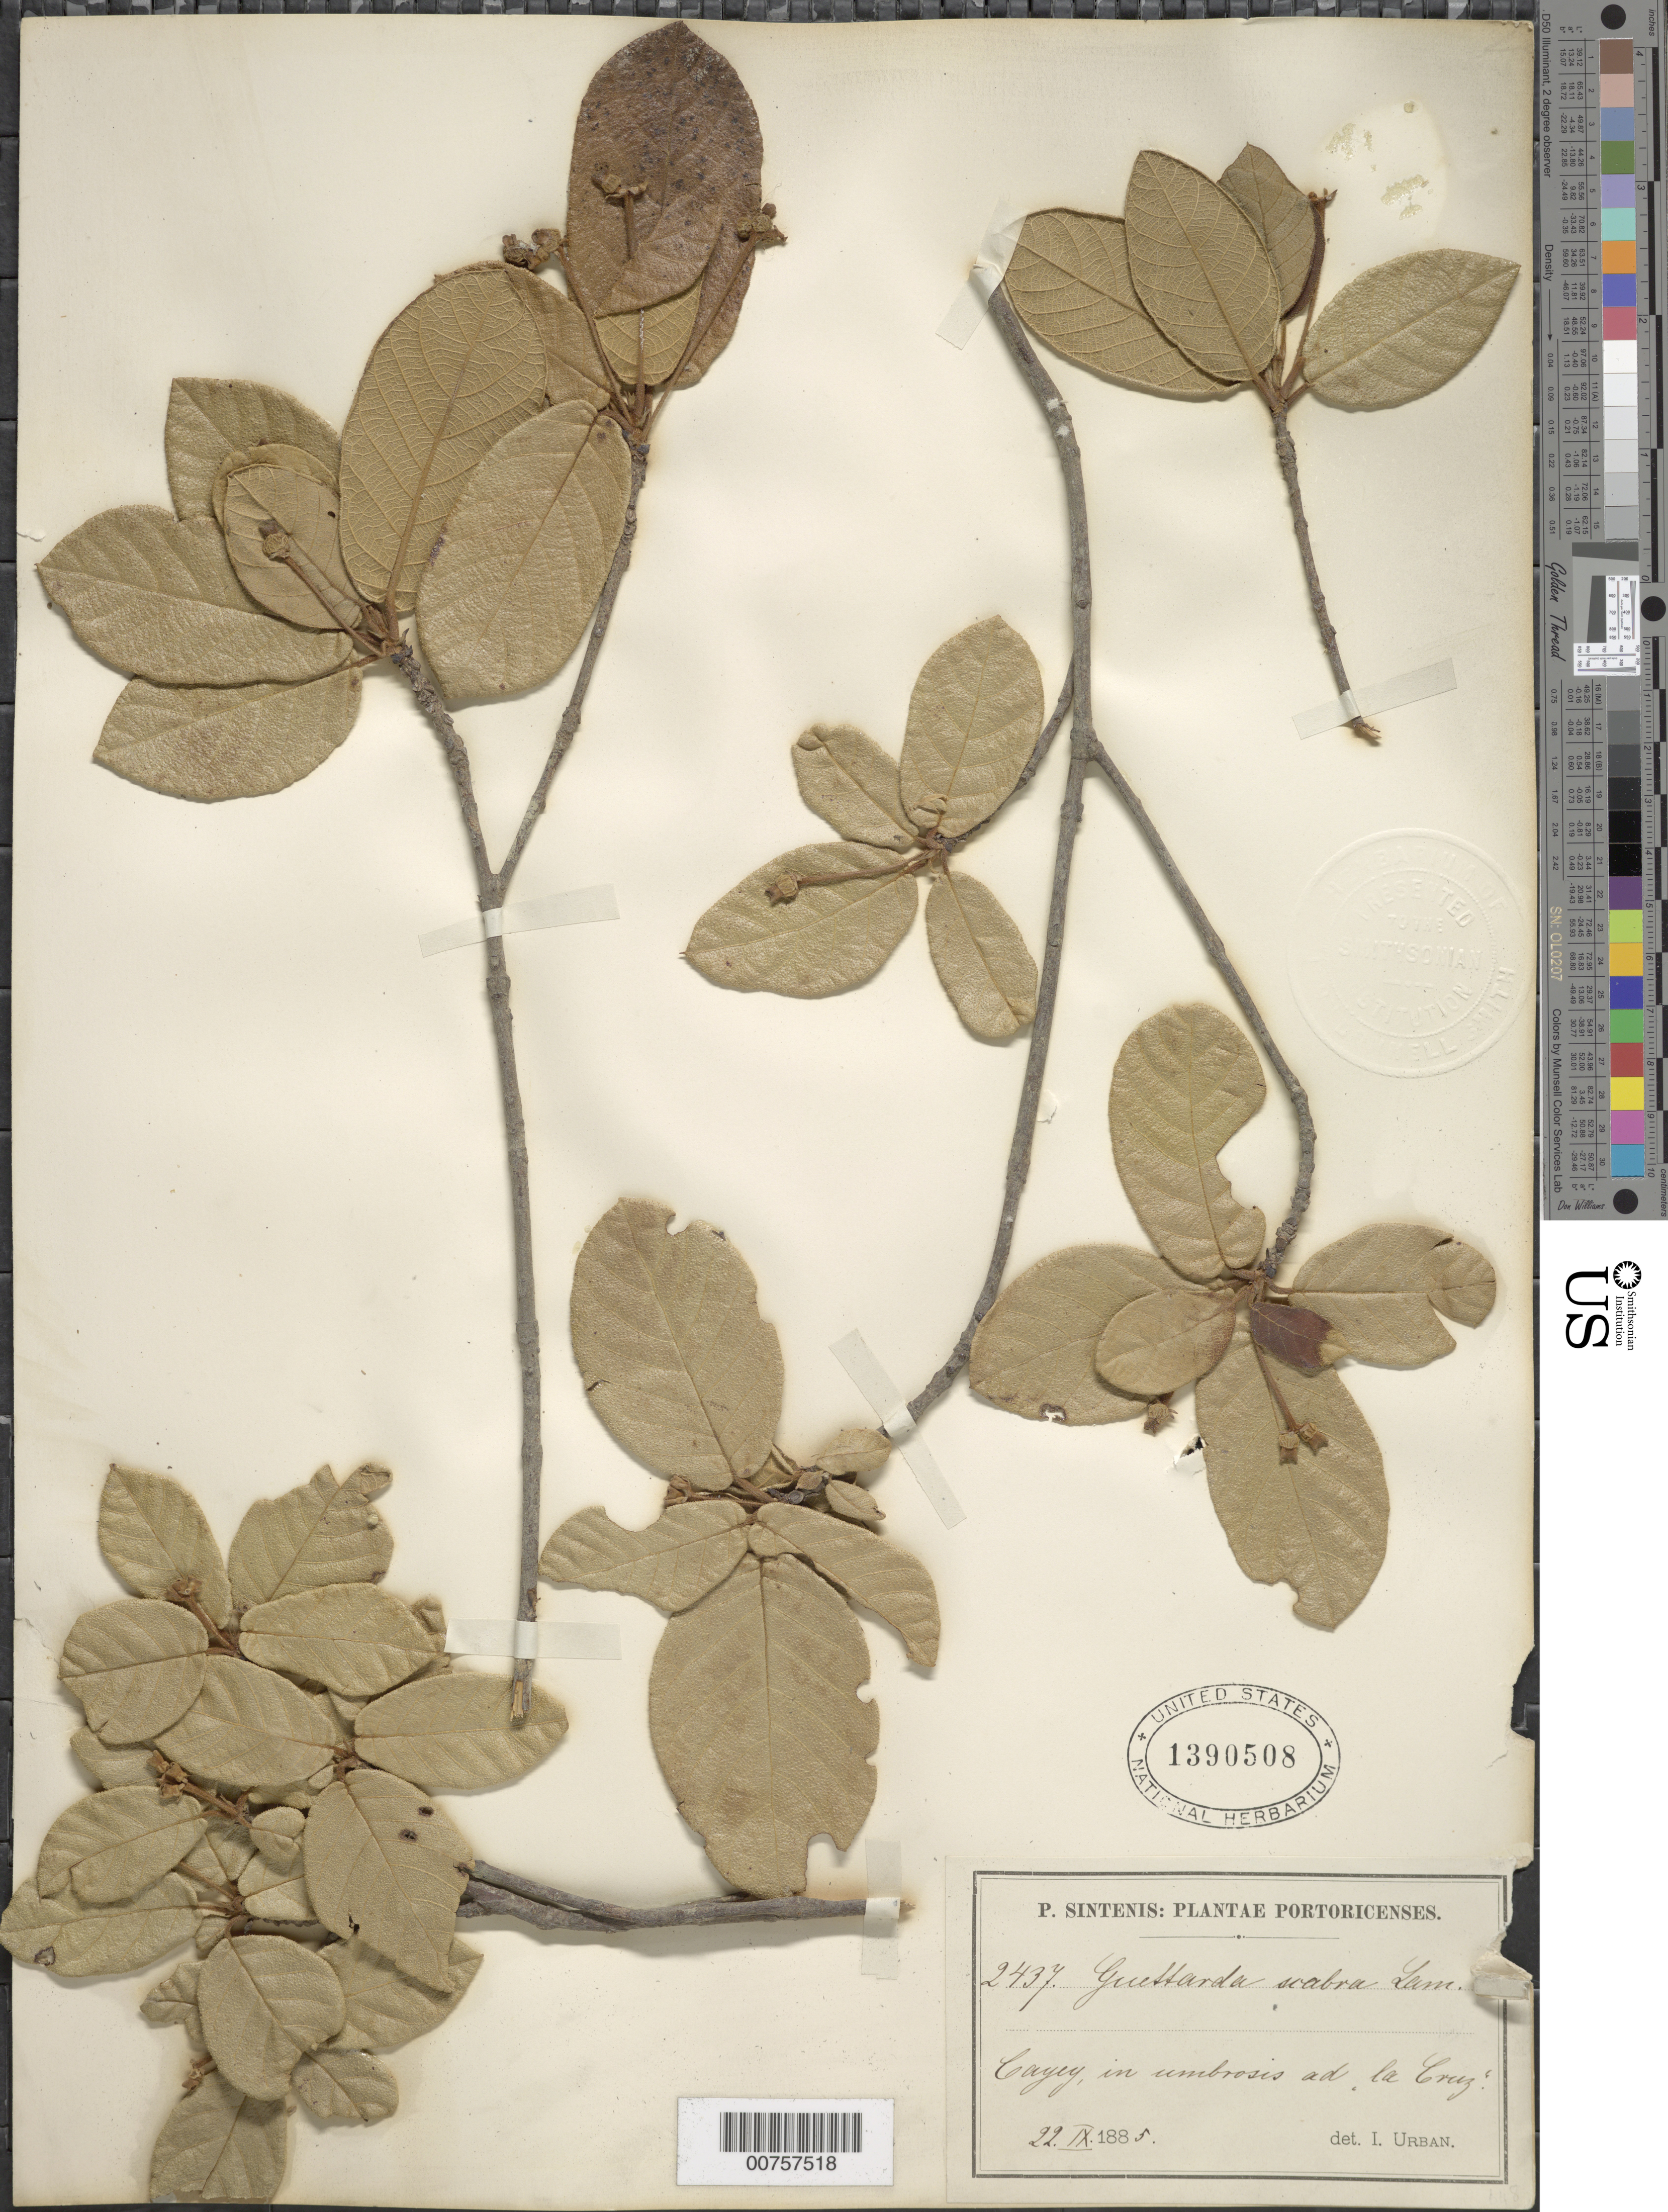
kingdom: Plantae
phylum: Tracheophyta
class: Magnoliopsida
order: Gentianales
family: Rubiaceae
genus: Guettarda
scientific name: Guettarda scabra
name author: (L.) Vent.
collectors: P. Sintenis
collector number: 2437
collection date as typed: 22 Sep 1885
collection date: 1885-09-22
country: Puerto Rico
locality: Cayey.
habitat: In umbrosis ad "la Cruz".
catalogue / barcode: US 1390508